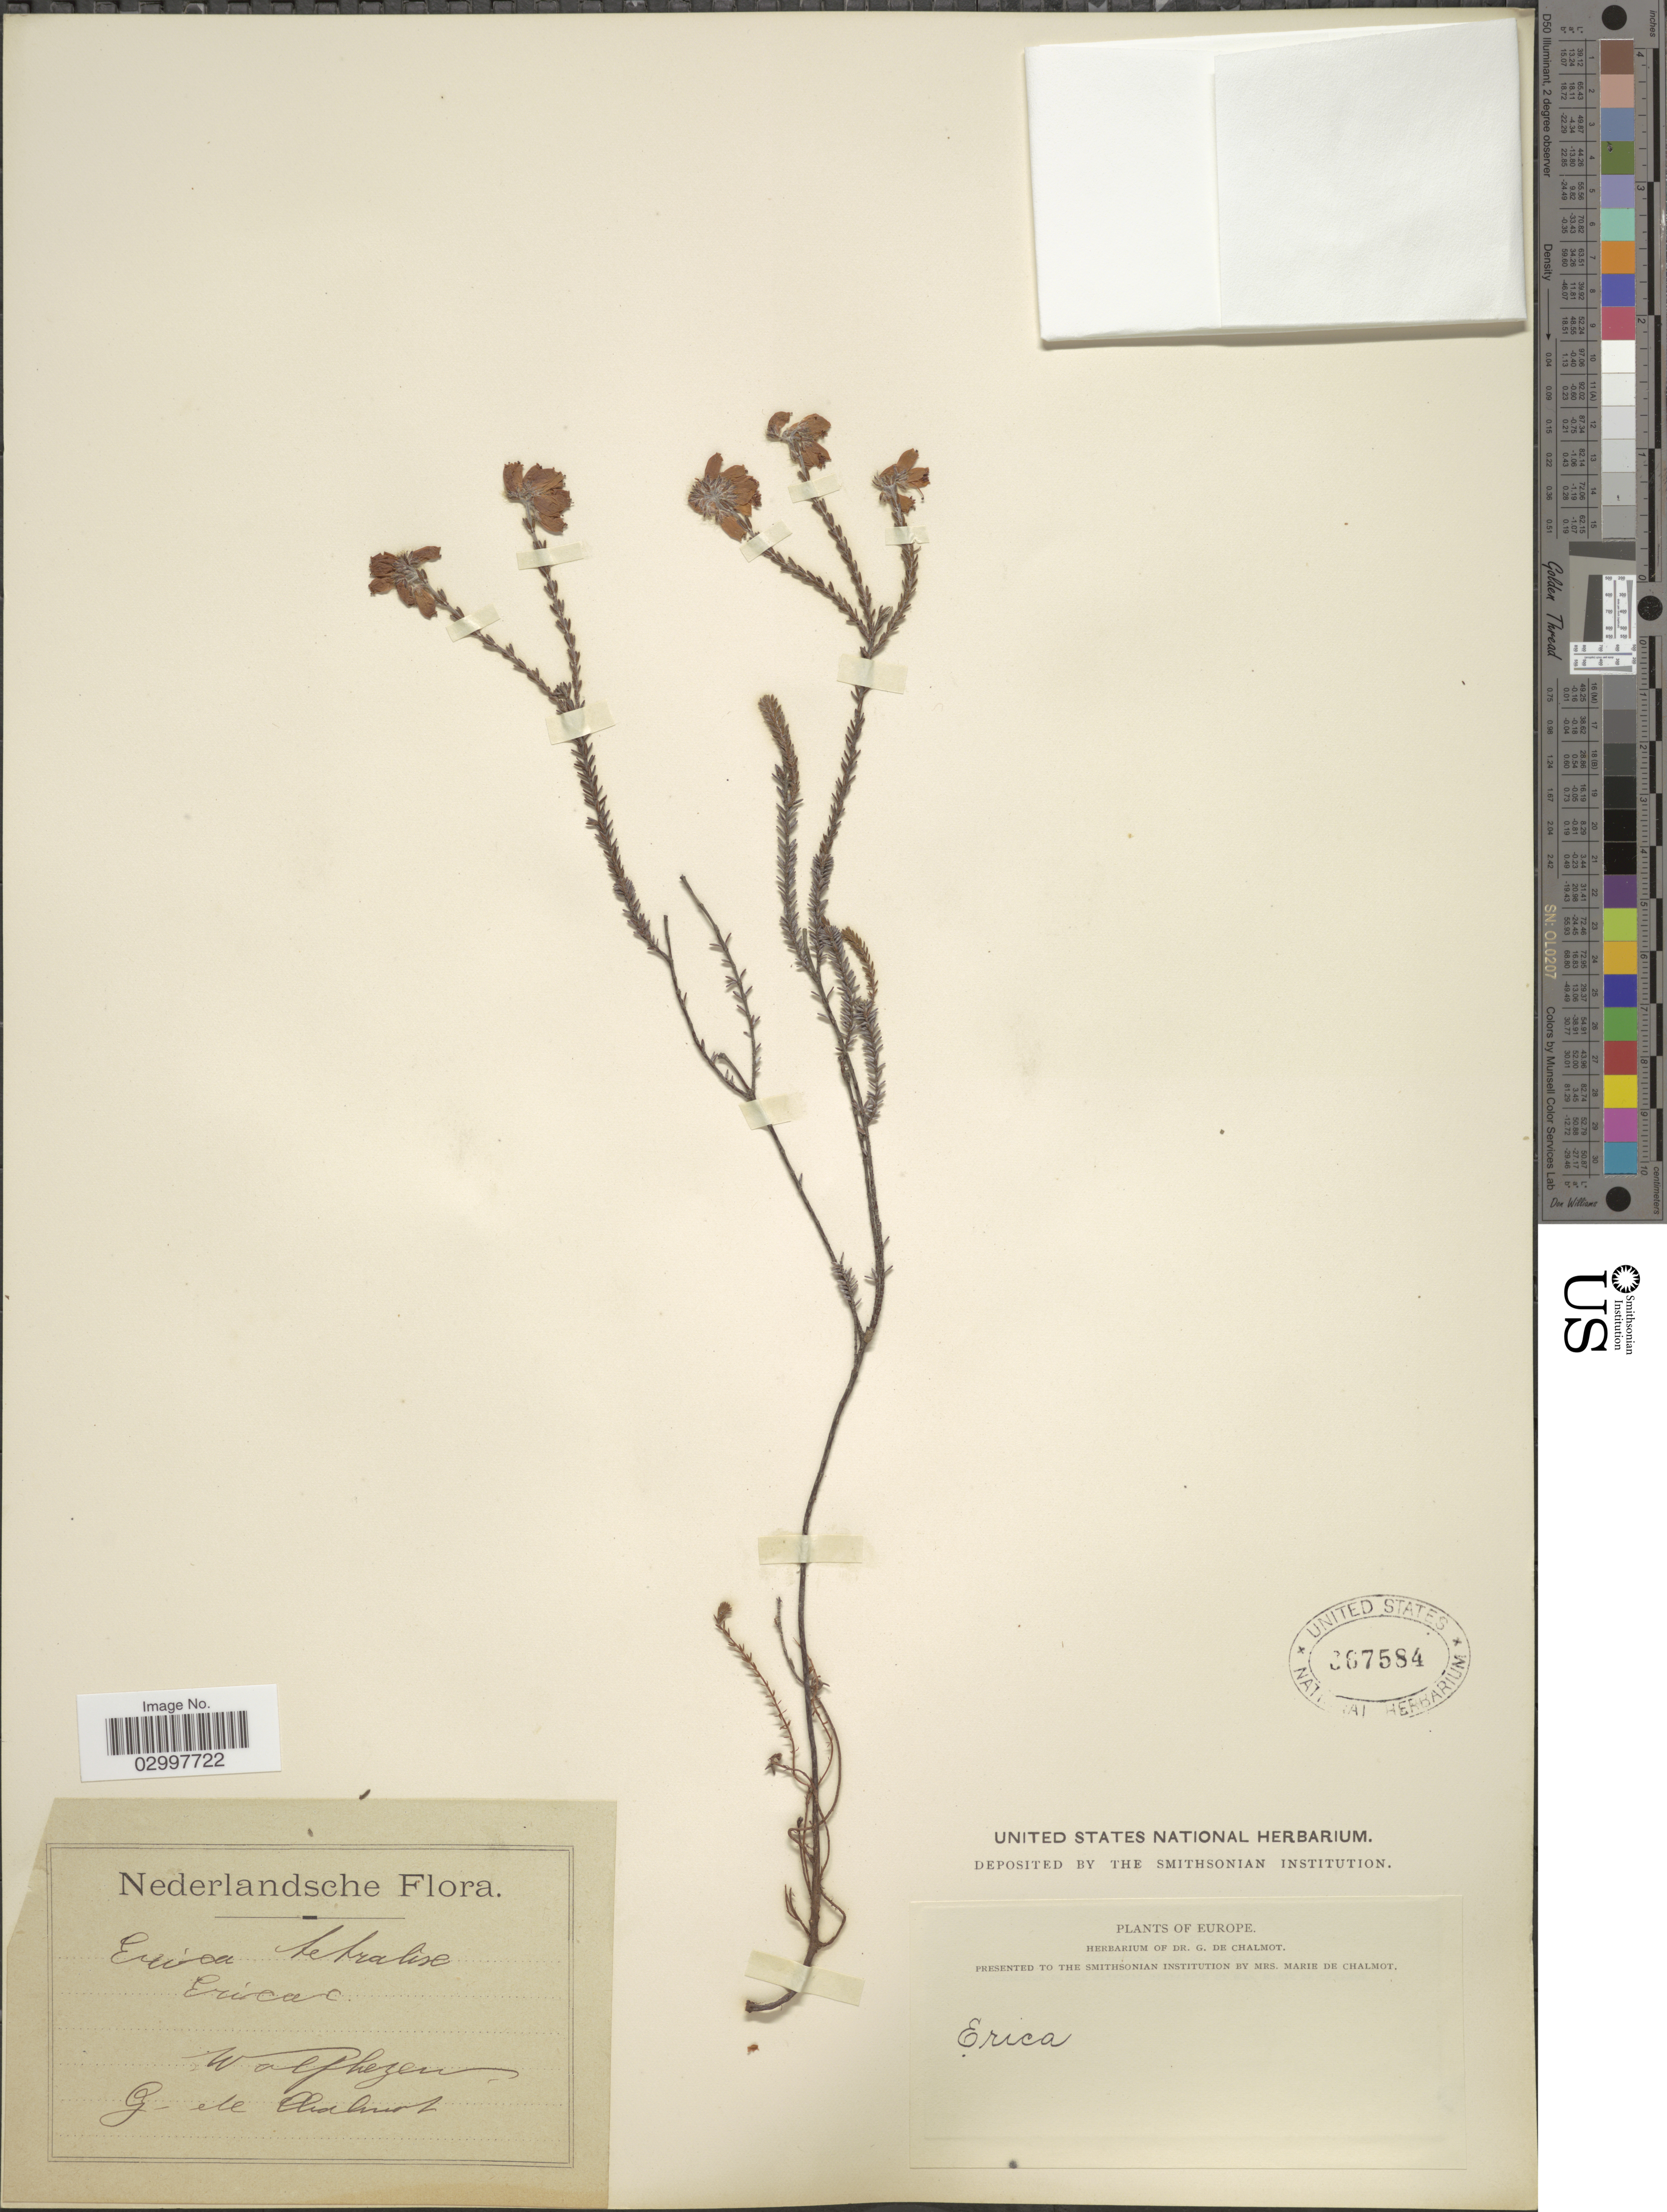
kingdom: Plantae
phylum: Tracheophyta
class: Magnoliopsida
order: Ericales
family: Ericaceae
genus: Erica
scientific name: Erica tetralix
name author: L.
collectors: G. de Chalmot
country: Netherlands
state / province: Gelderland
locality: Wolfhezen.